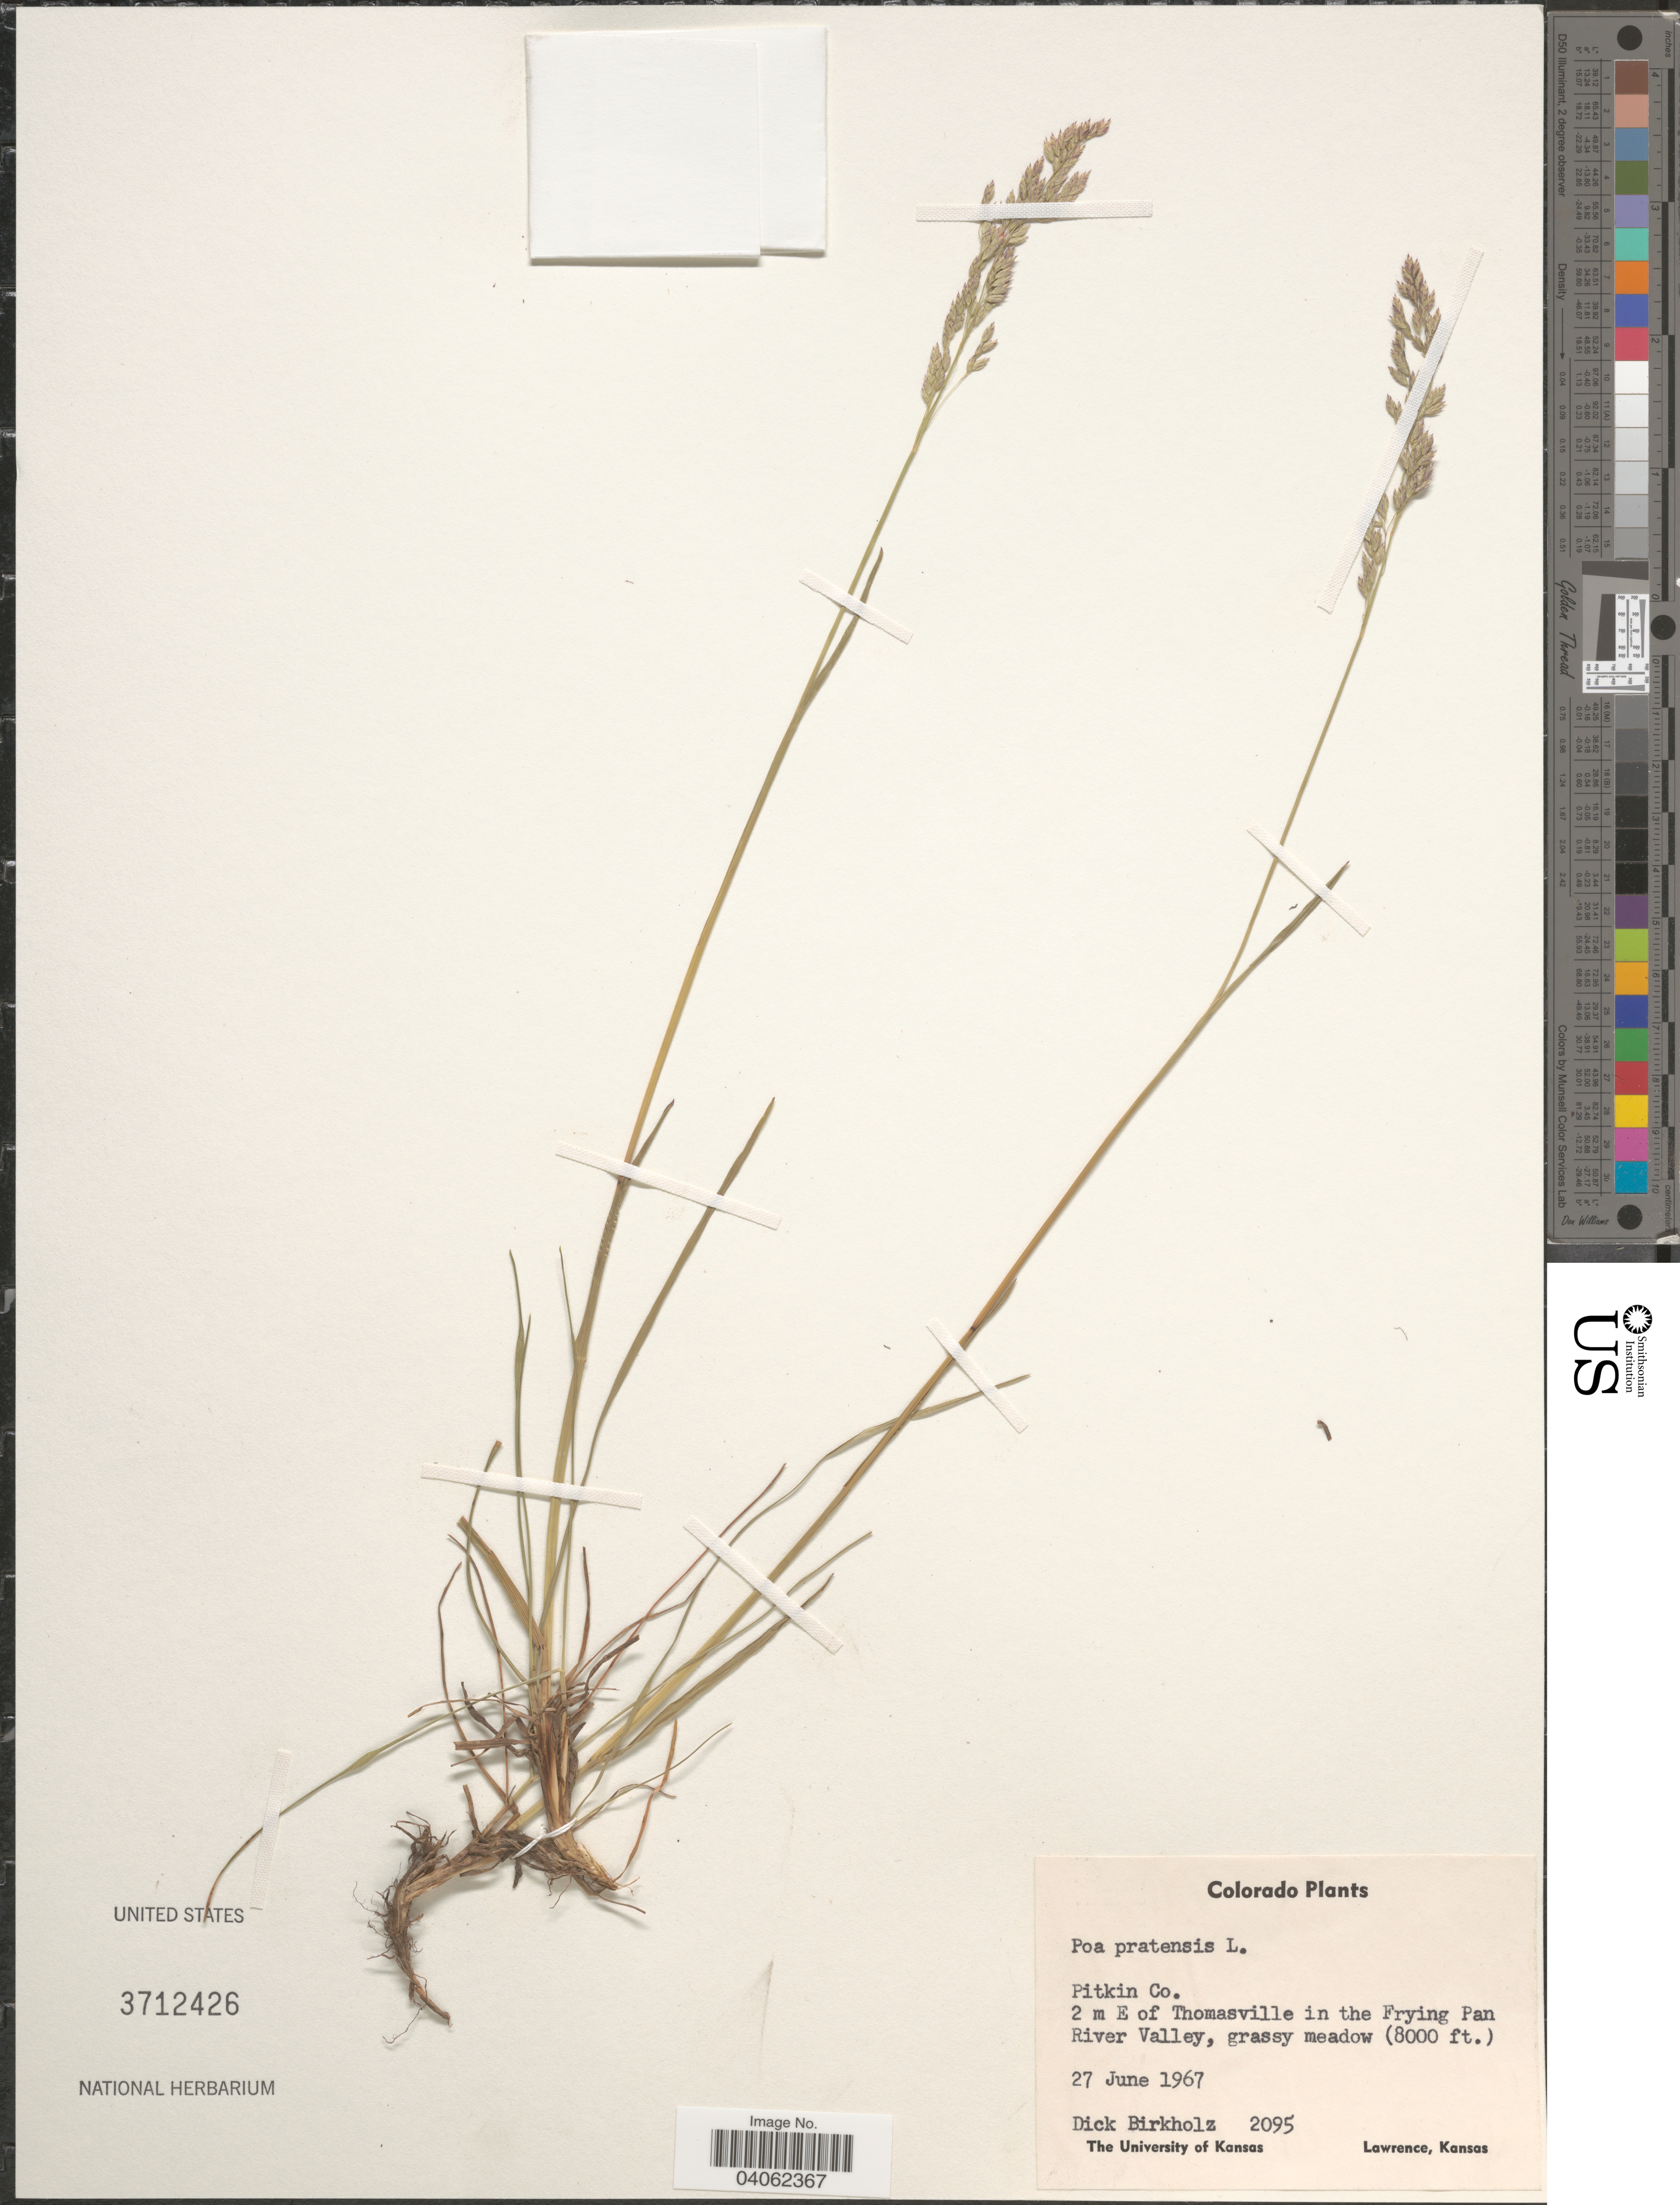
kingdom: Plantae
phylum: Tracheophyta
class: Liliopsida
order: Poales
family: Poaceae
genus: Poa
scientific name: Poa pratensis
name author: L.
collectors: D. Birkholz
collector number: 2095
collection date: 1967-06-27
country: United States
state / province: Colorado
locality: Pitkin Co. 2 m E of Thomasville in the Frying Pan River Valley, grassy meadow.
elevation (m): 2438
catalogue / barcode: US 3712426